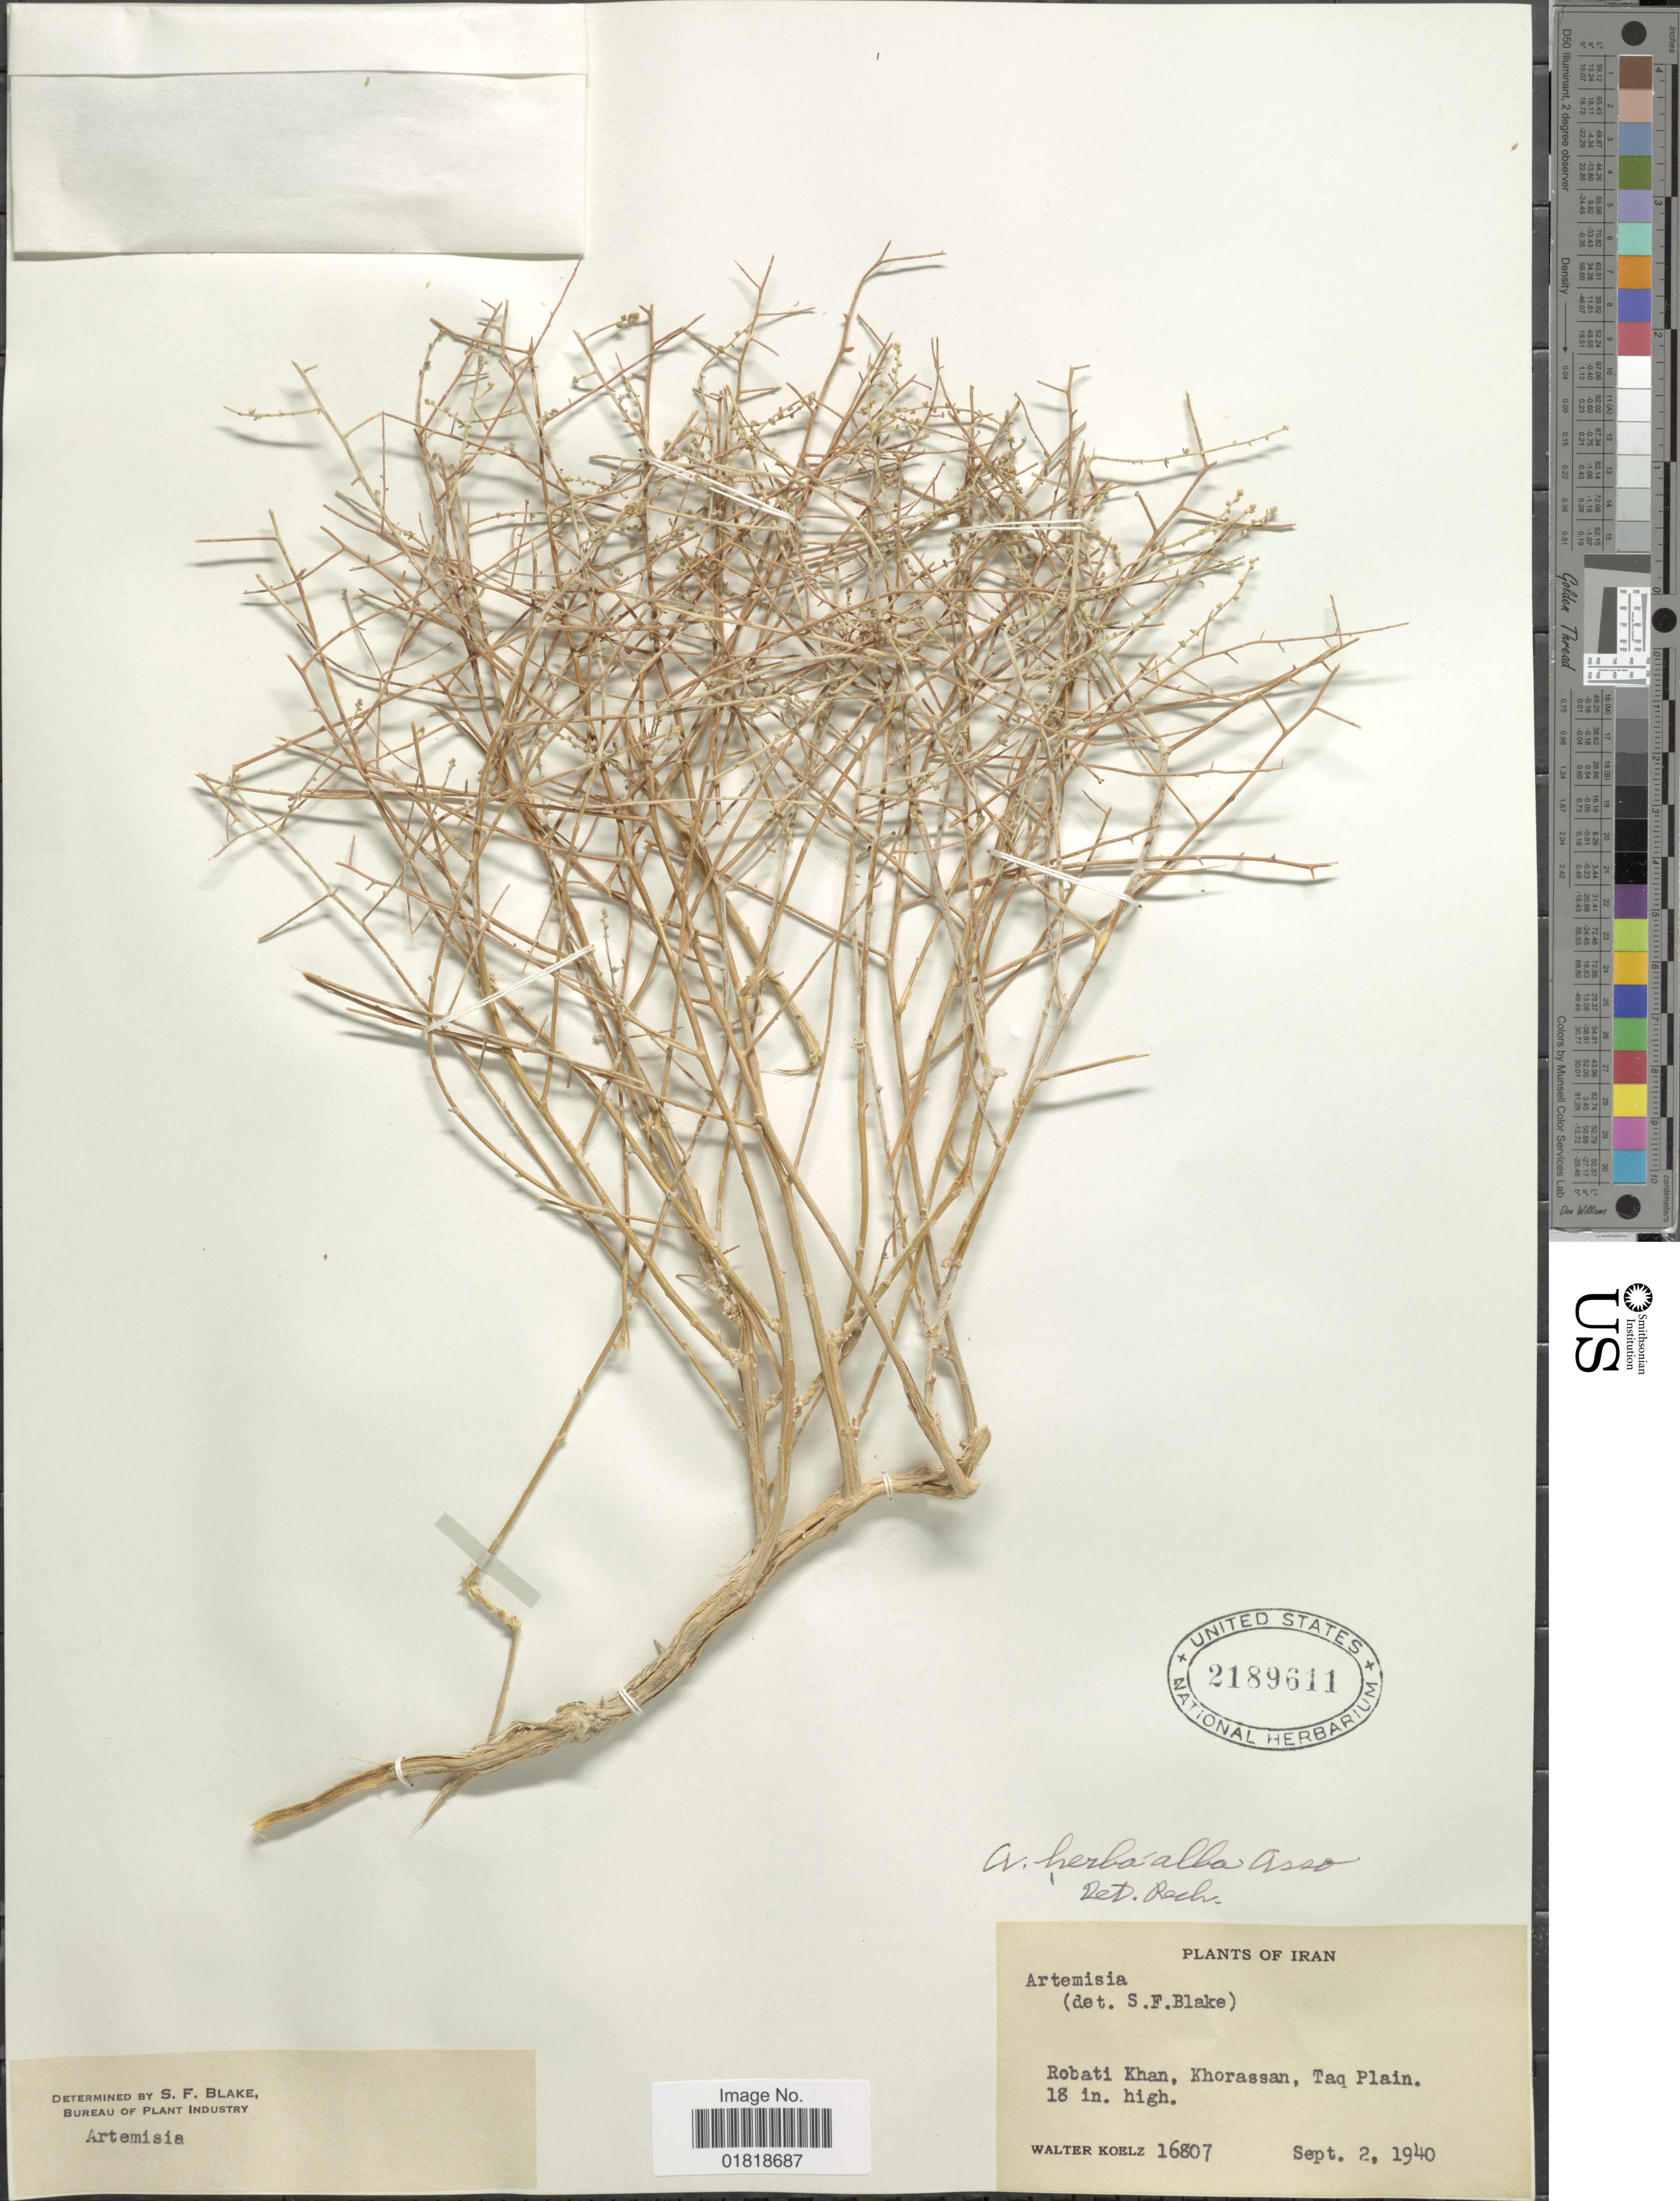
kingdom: Plantae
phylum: Tracheophyta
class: Magnoliopsida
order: Asterales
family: Asteraceae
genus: Artemisia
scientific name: Artemisia herba-alba asso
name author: Asso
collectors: W. N. Koelz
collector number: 16807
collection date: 1940-09-02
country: Iran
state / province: Khorasan [obsolete]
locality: Robati Khan, Khorassan, Taq Plain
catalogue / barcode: US 2189611